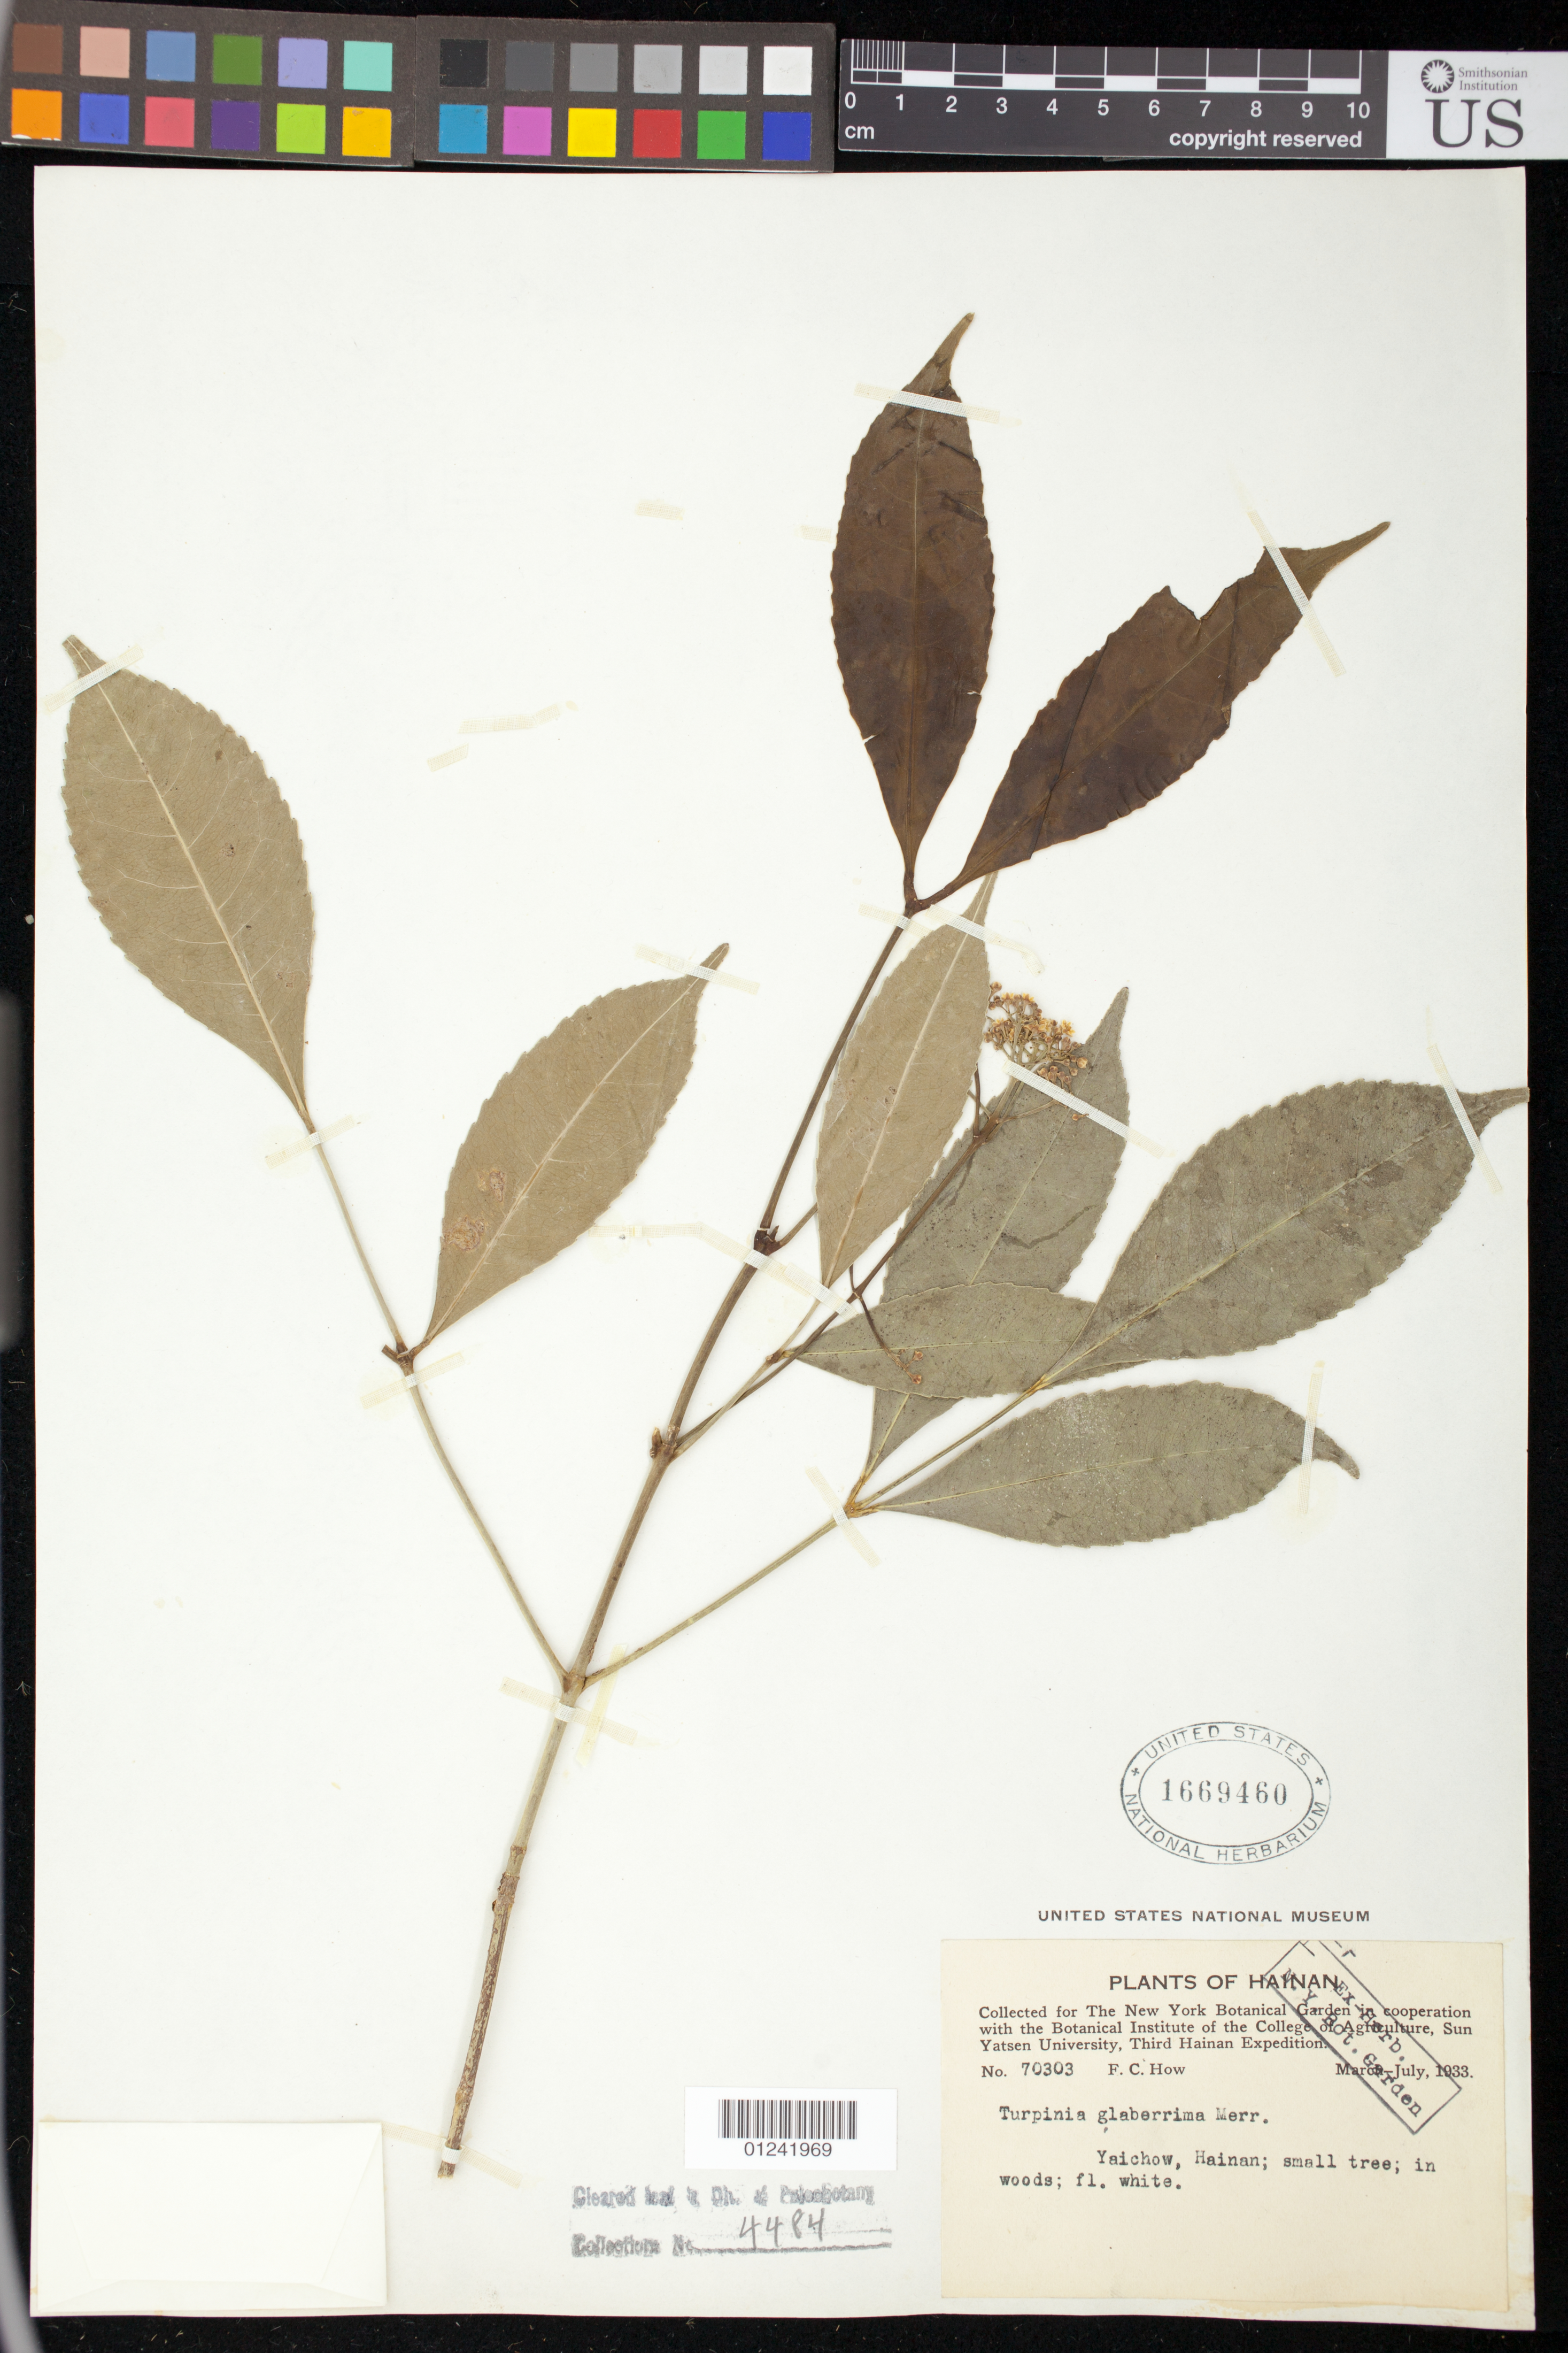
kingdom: Plantae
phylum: Tracheophyta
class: Magnoliopsida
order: Crossosomatales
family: Staphyleaceae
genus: Turpinia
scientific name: Turpinia glaberrima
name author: Merr.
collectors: F. C. How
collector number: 70303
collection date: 1933-03/1933-07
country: China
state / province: Hainan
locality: Yaichow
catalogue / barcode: US 1669460